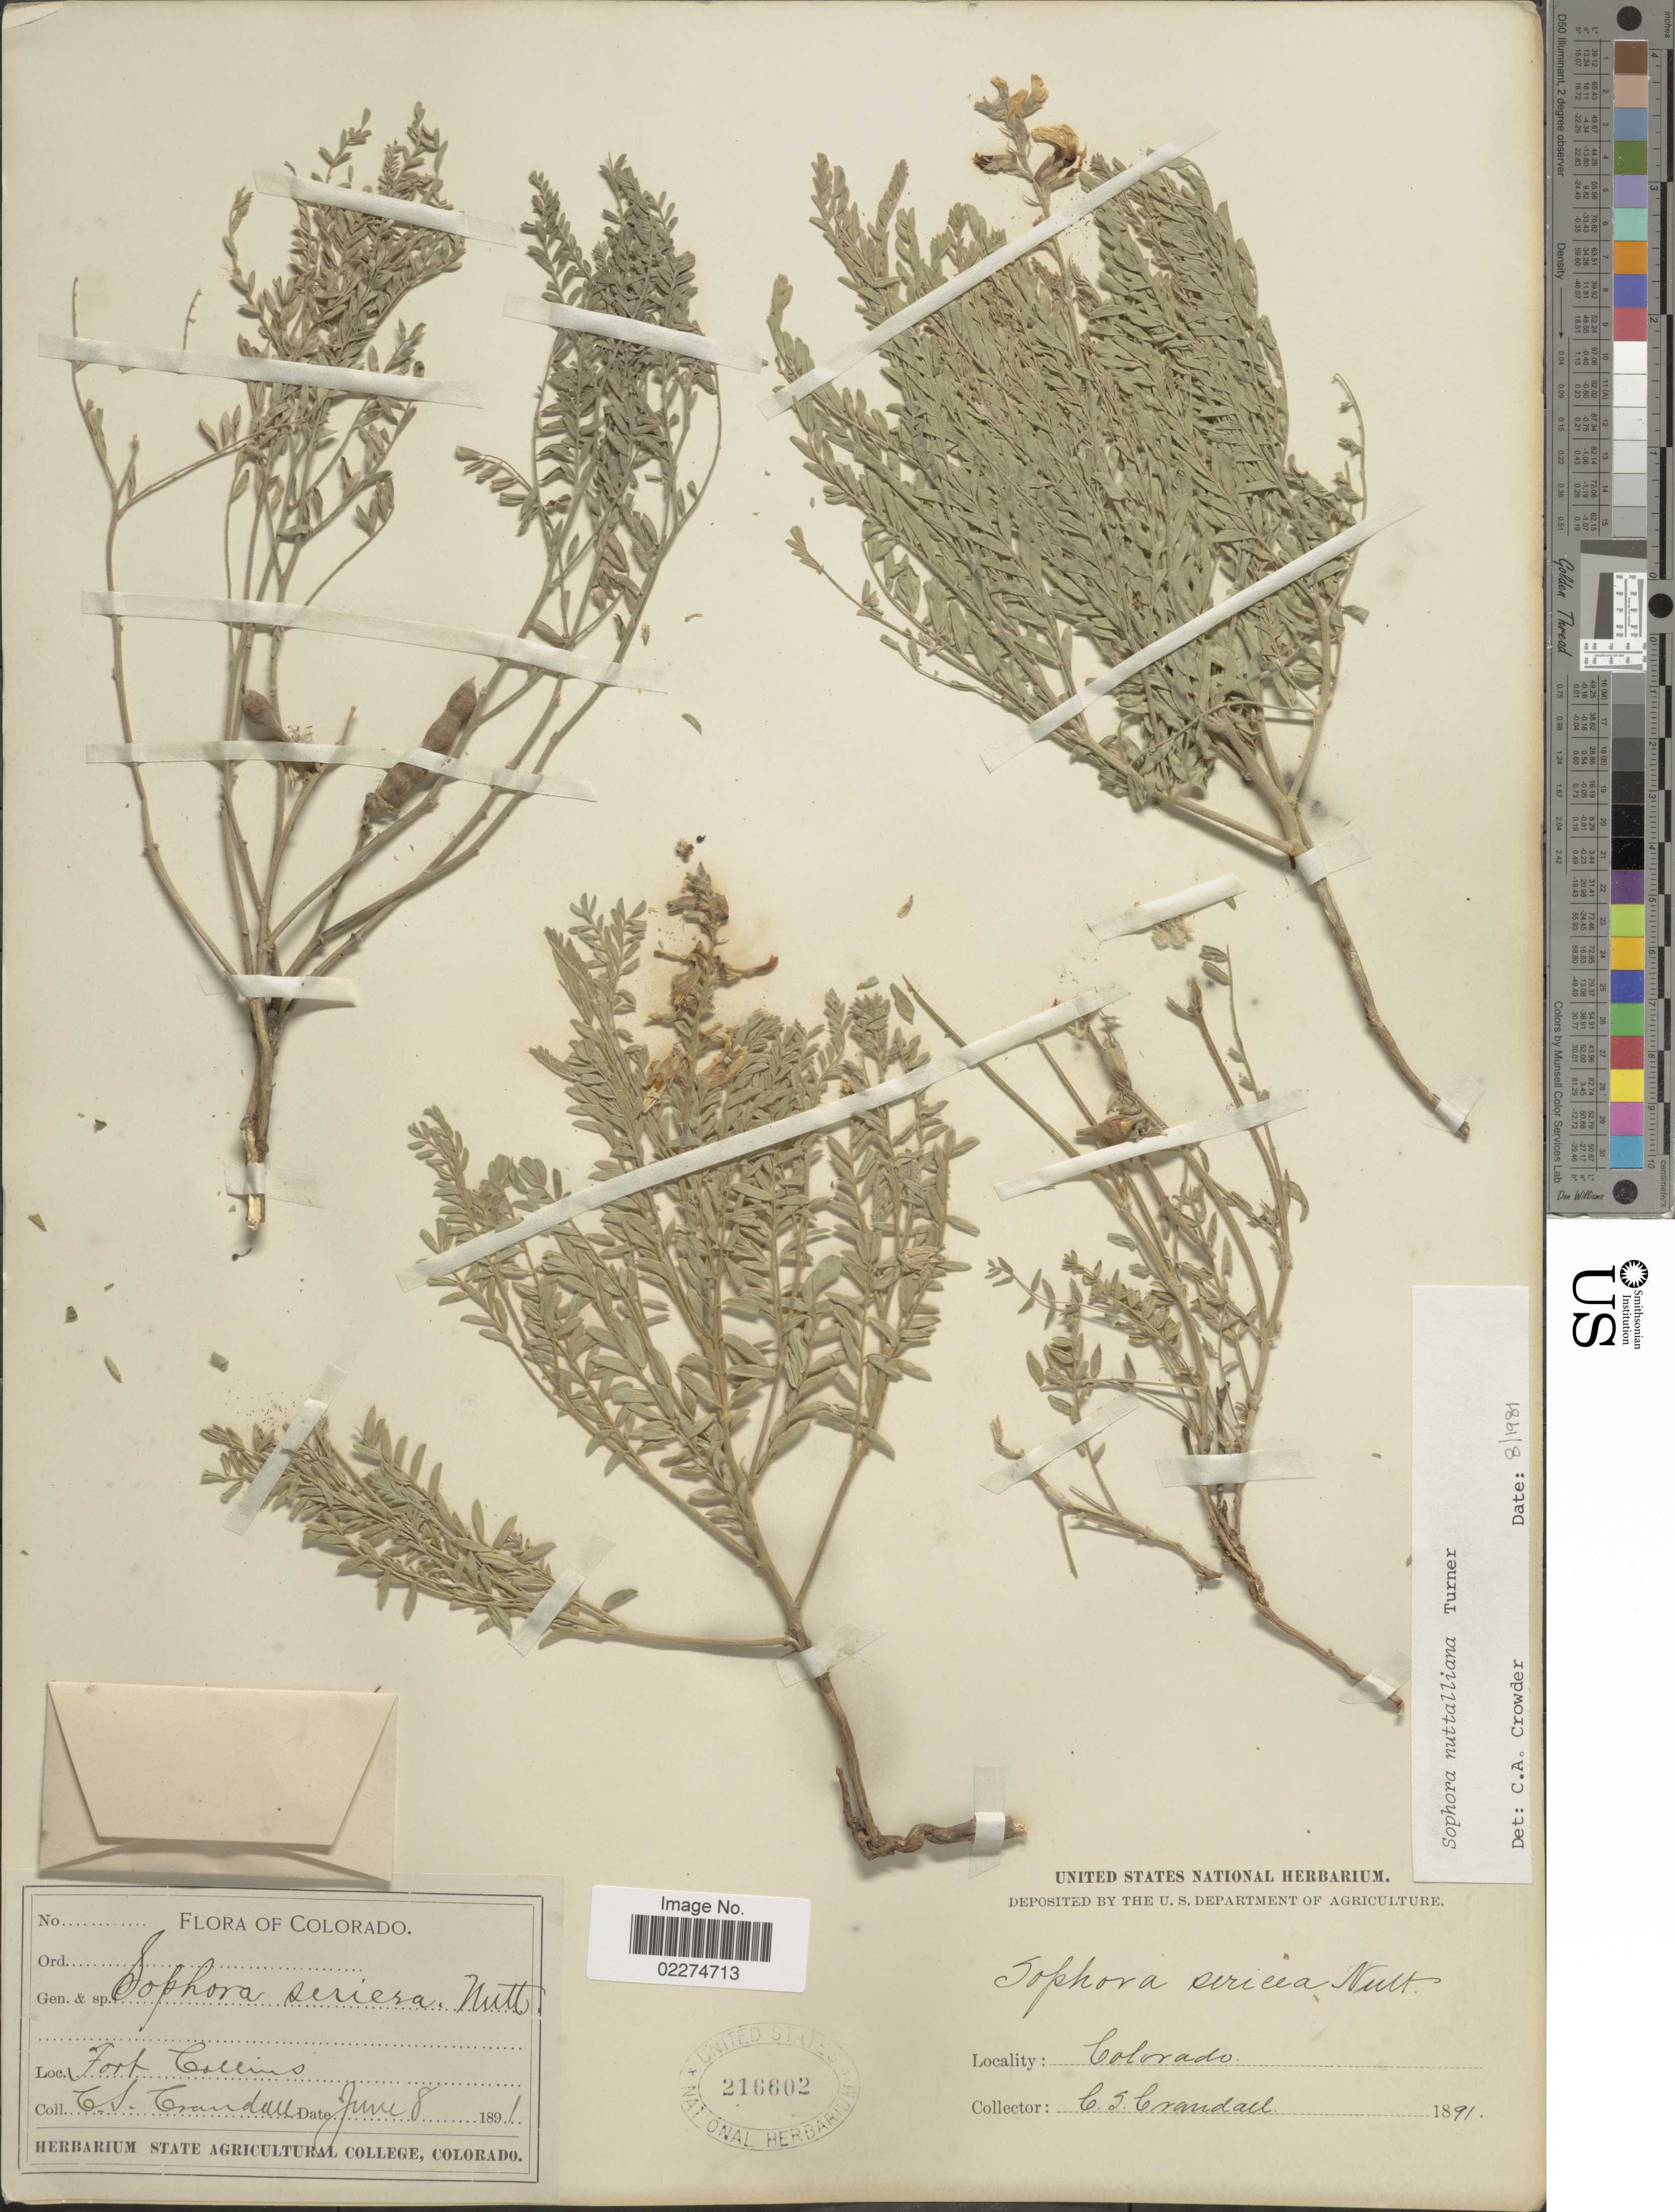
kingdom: Plantae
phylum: Tracheophyta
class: Magnoliopsida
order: Fabales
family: Fabaceae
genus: Sophora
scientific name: Sophora nuttalliana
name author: B.L. Turner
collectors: C. Crandall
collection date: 1891-06-08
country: United States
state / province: Colorado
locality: Fort Collins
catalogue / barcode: US 216602